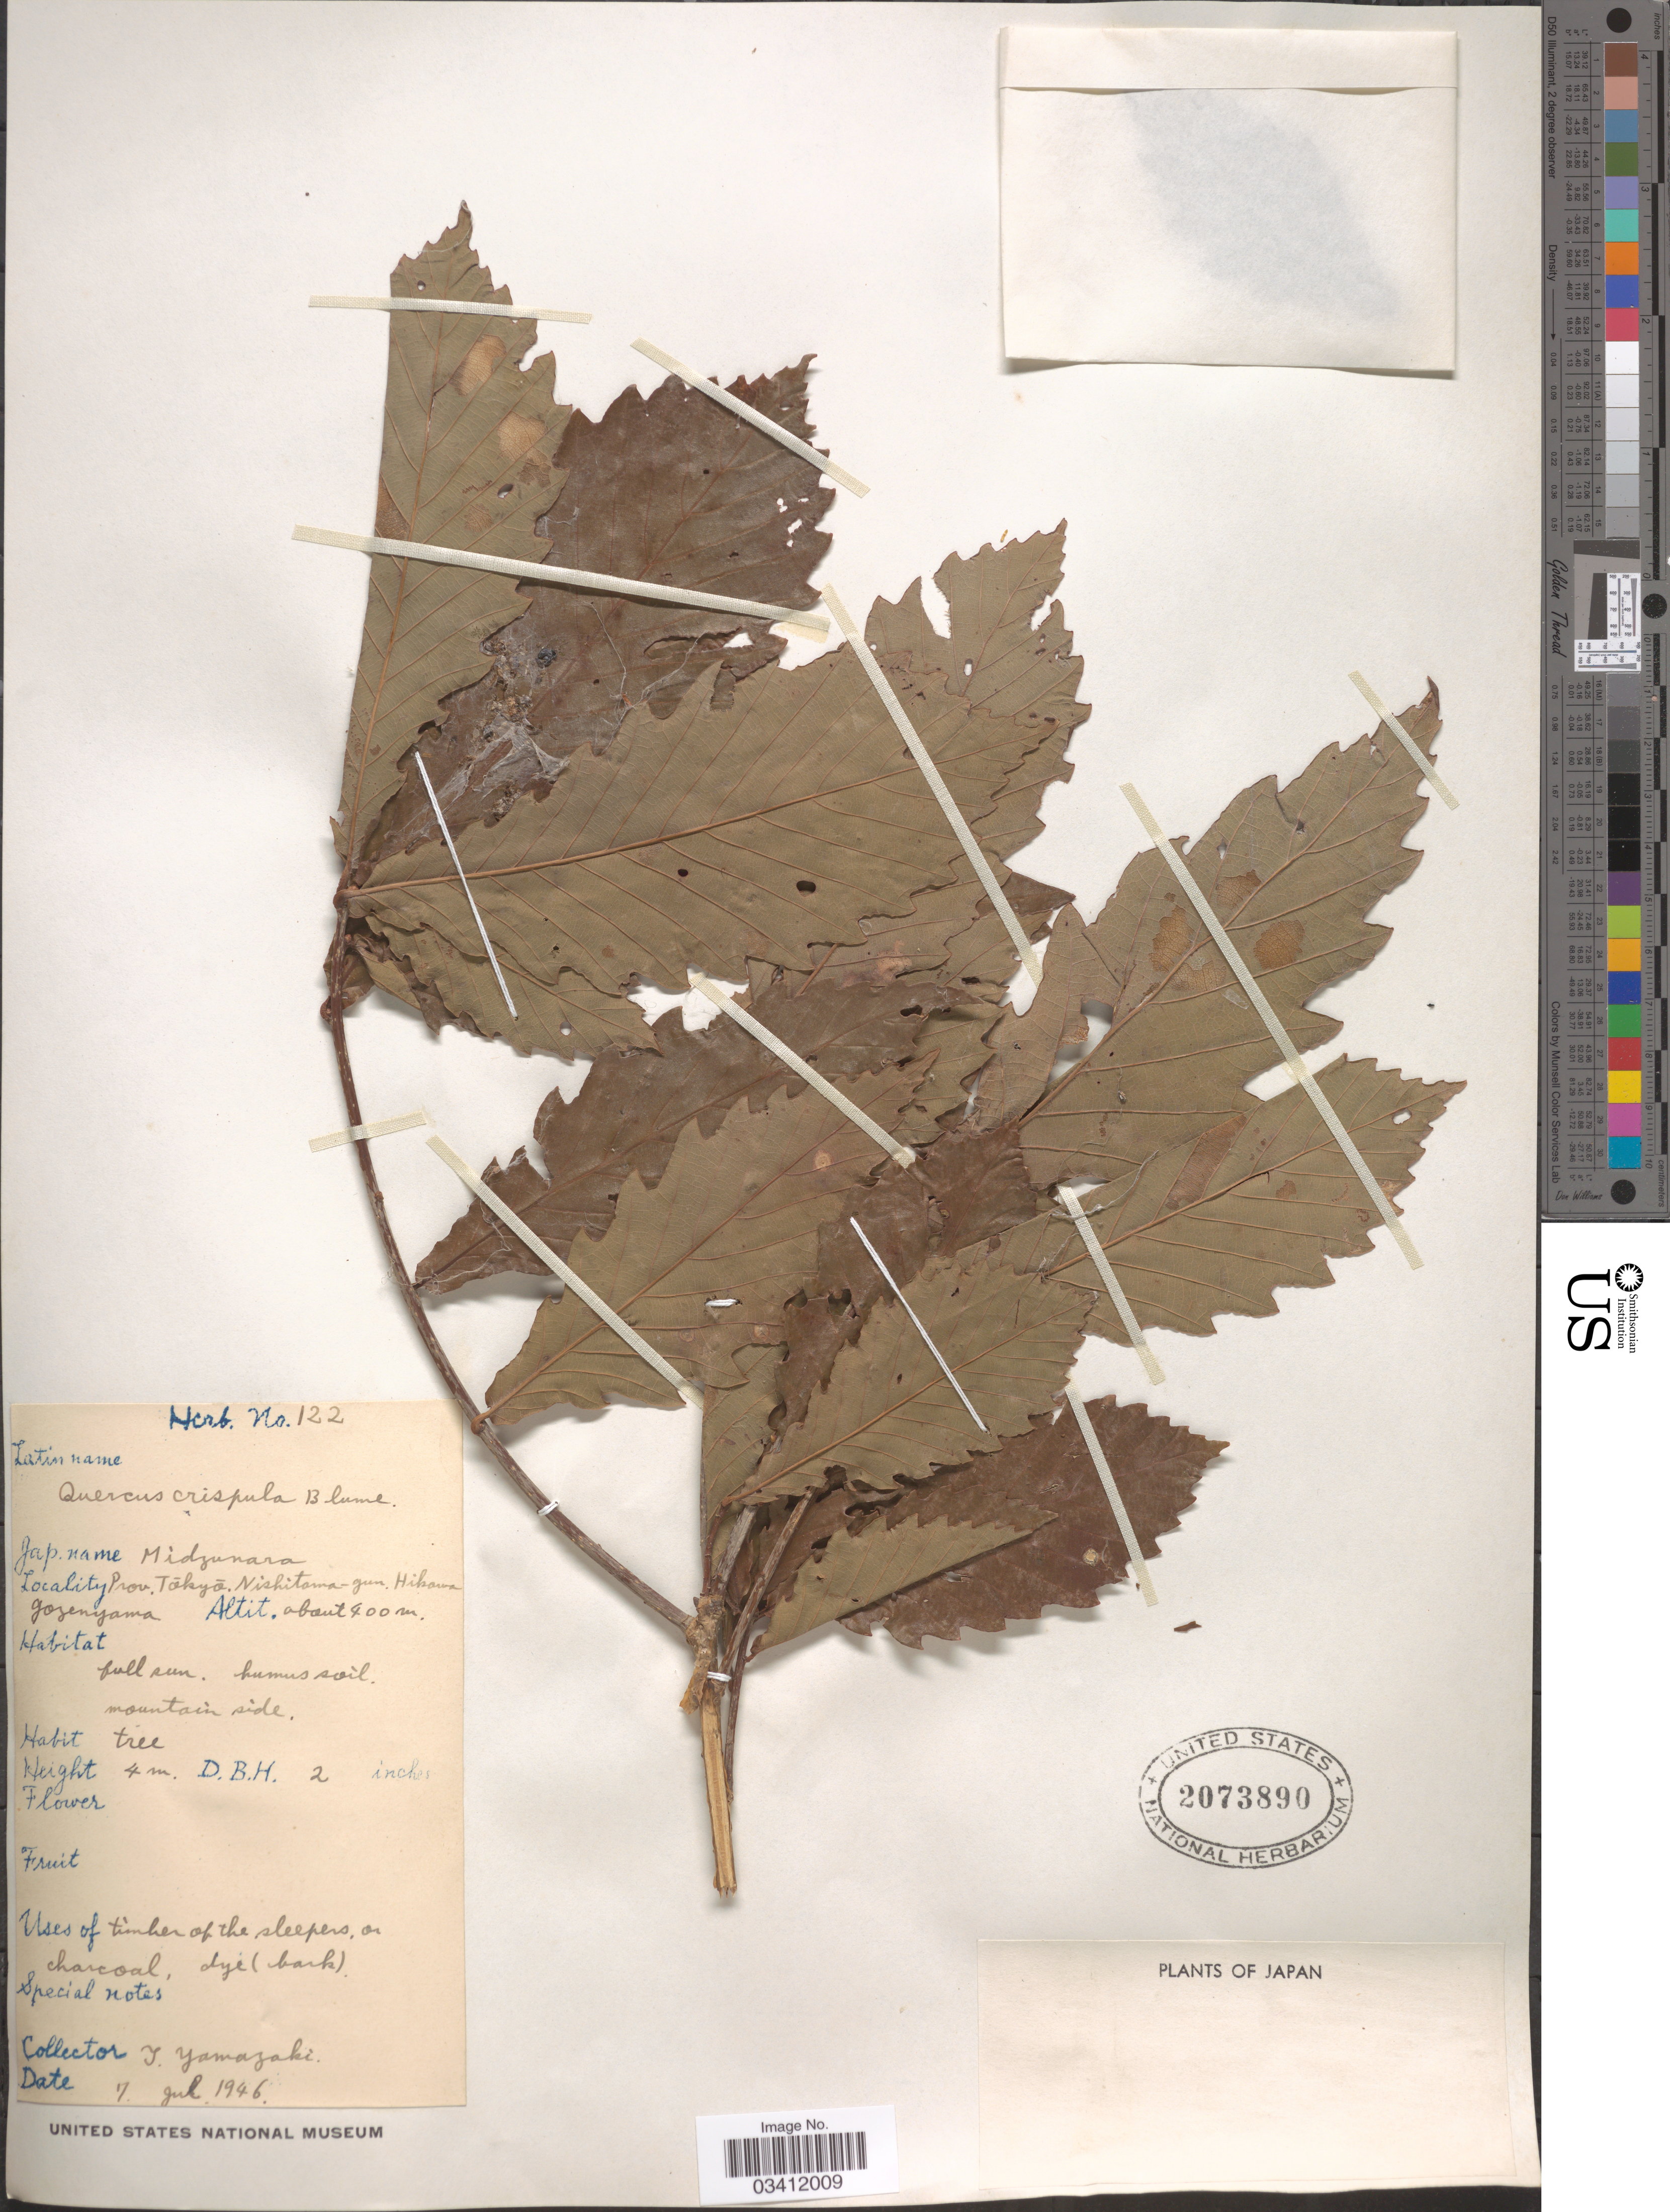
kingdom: Plantae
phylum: Tracheophyta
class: Magnoliopsida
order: Fagales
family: Fagaceae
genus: Quercus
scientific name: Quercus mongolica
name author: Fisch. ex Ledeb.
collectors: T. Yamazaki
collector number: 122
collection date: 1946-07-07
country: Japan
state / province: Tokyo, Federal City of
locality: Prov. Tōkyō. NIshitama-gun, Hikawa Gozenyama.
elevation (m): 400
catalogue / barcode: US 2073890